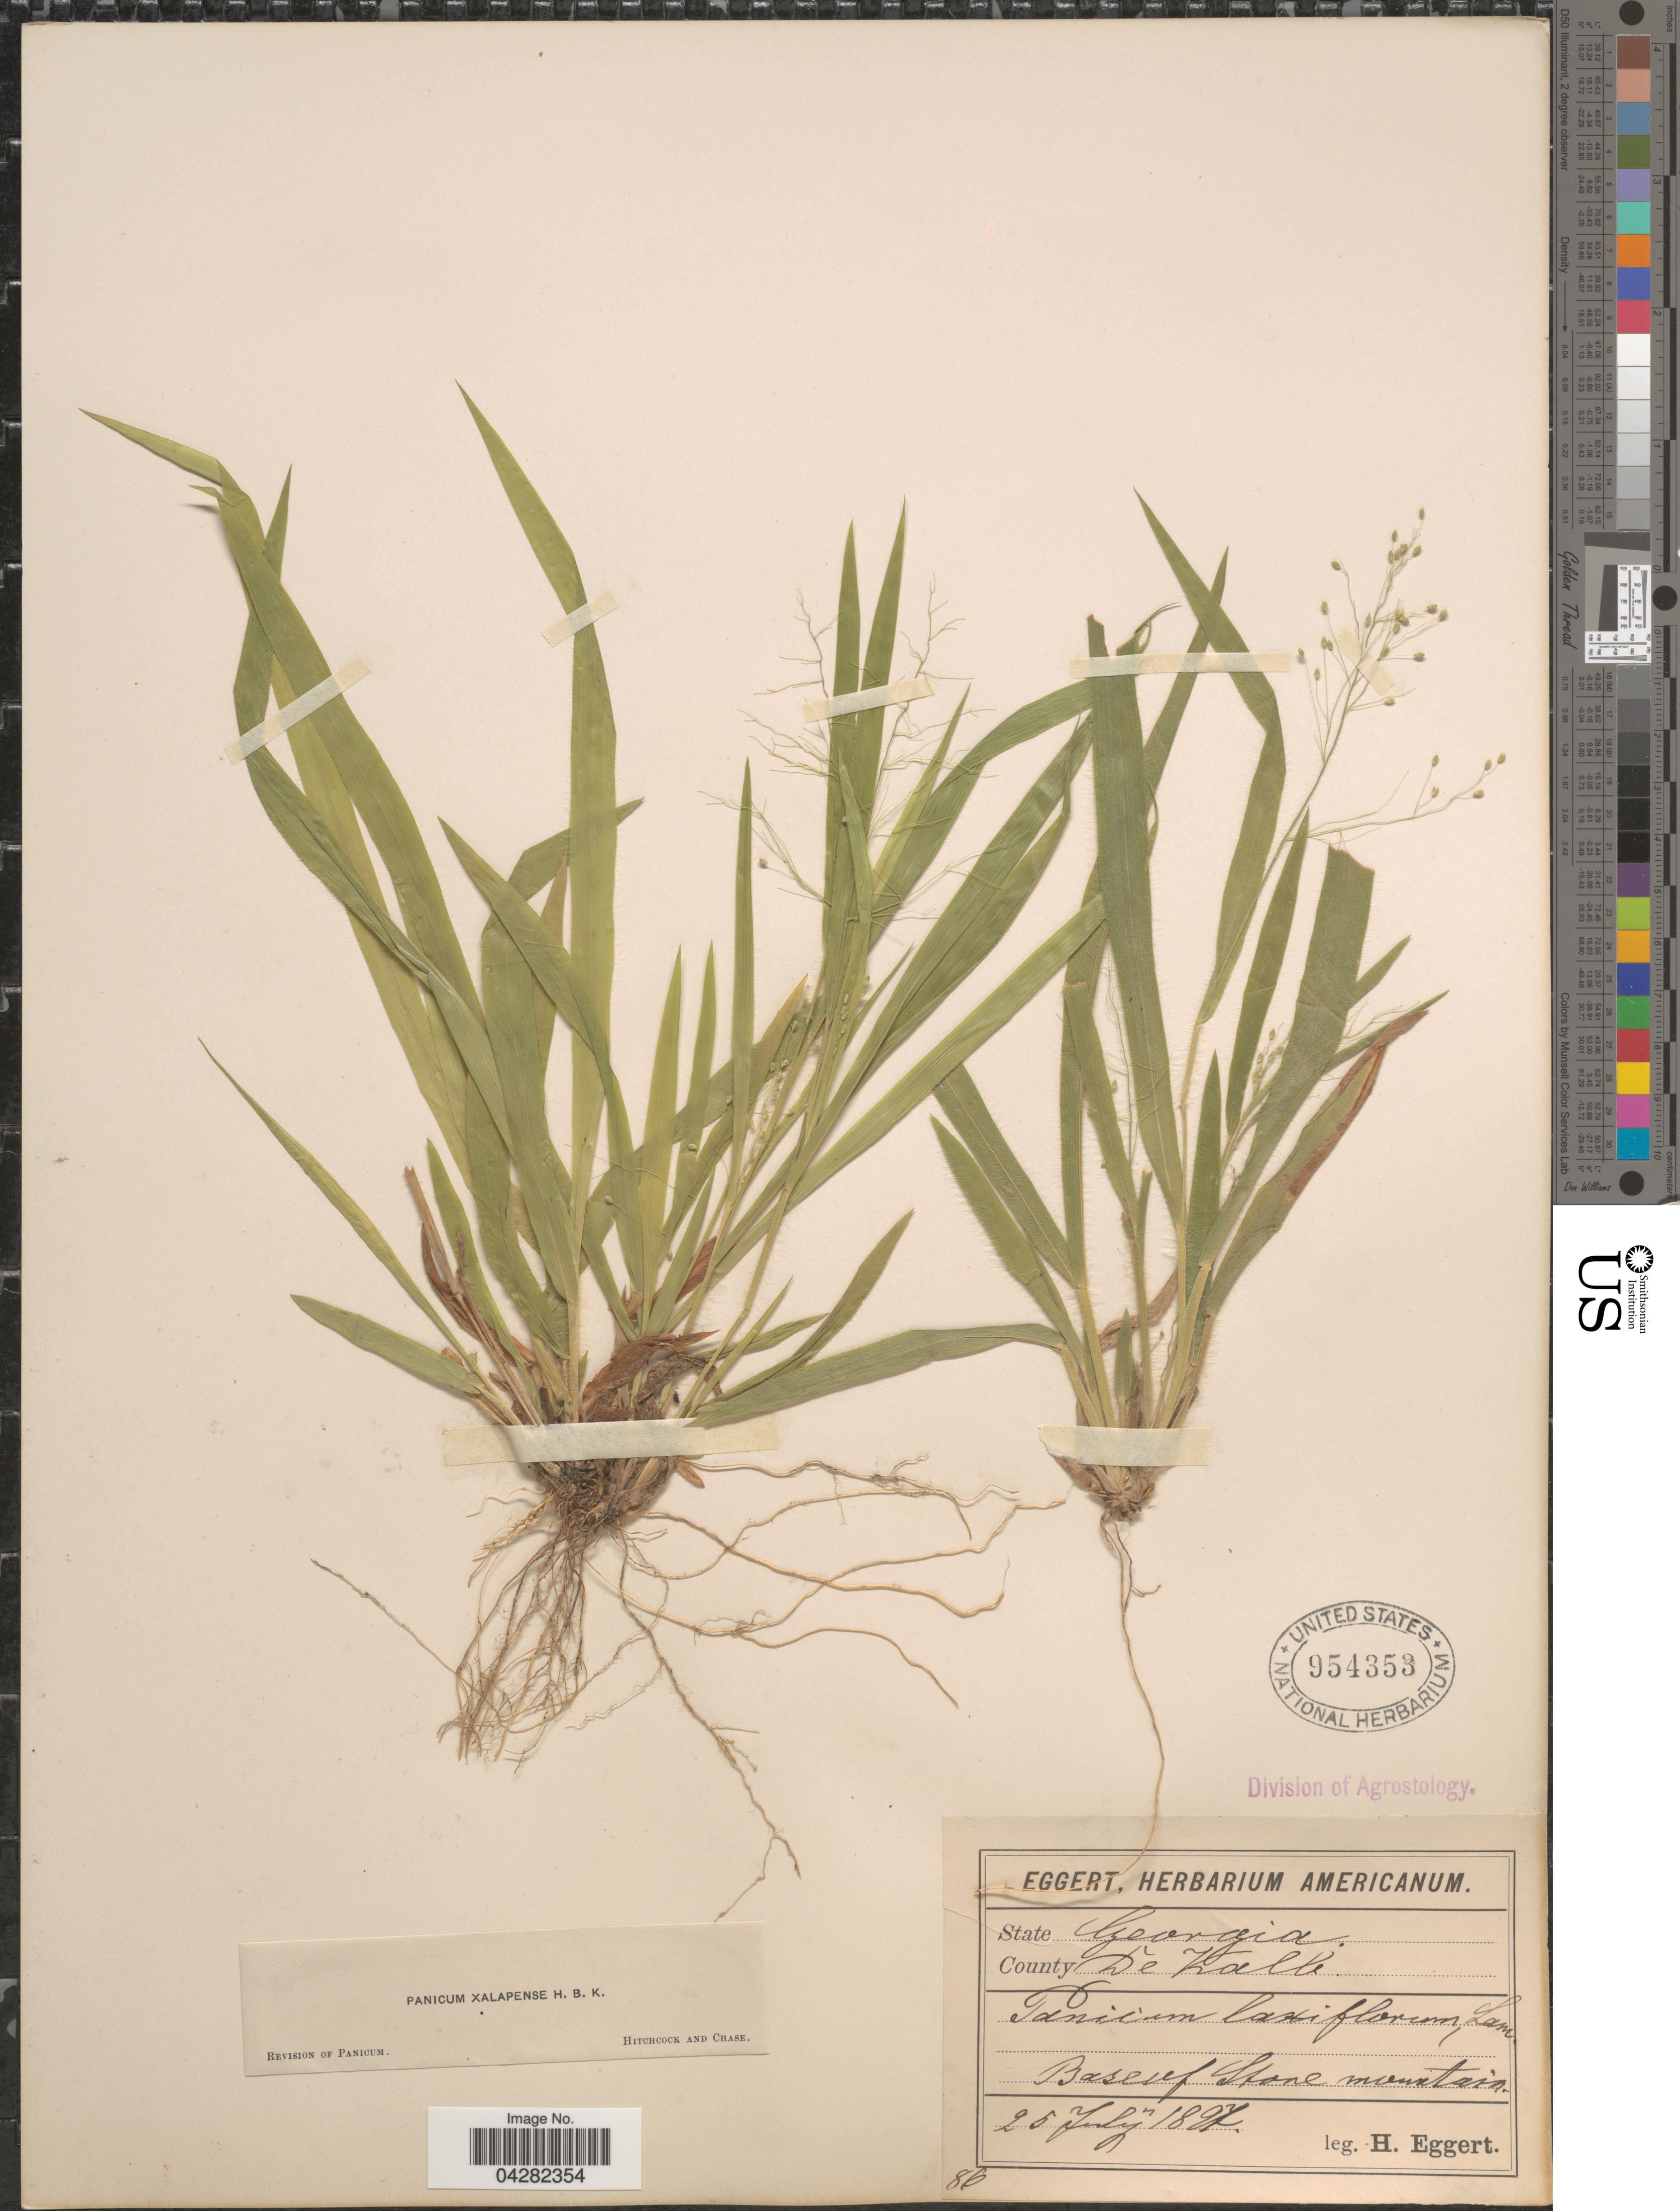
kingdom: Plantae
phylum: Tracheophyta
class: Liliopsida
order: Poales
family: Poaceae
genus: Dichanthelium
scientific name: Dichanthelium laxiflorum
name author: (Lam.) Gould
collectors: H. Eggert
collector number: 86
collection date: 1897-07-25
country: United States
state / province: Georgia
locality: County De Kalb. Base of Stone mountain.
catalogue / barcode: US 954353